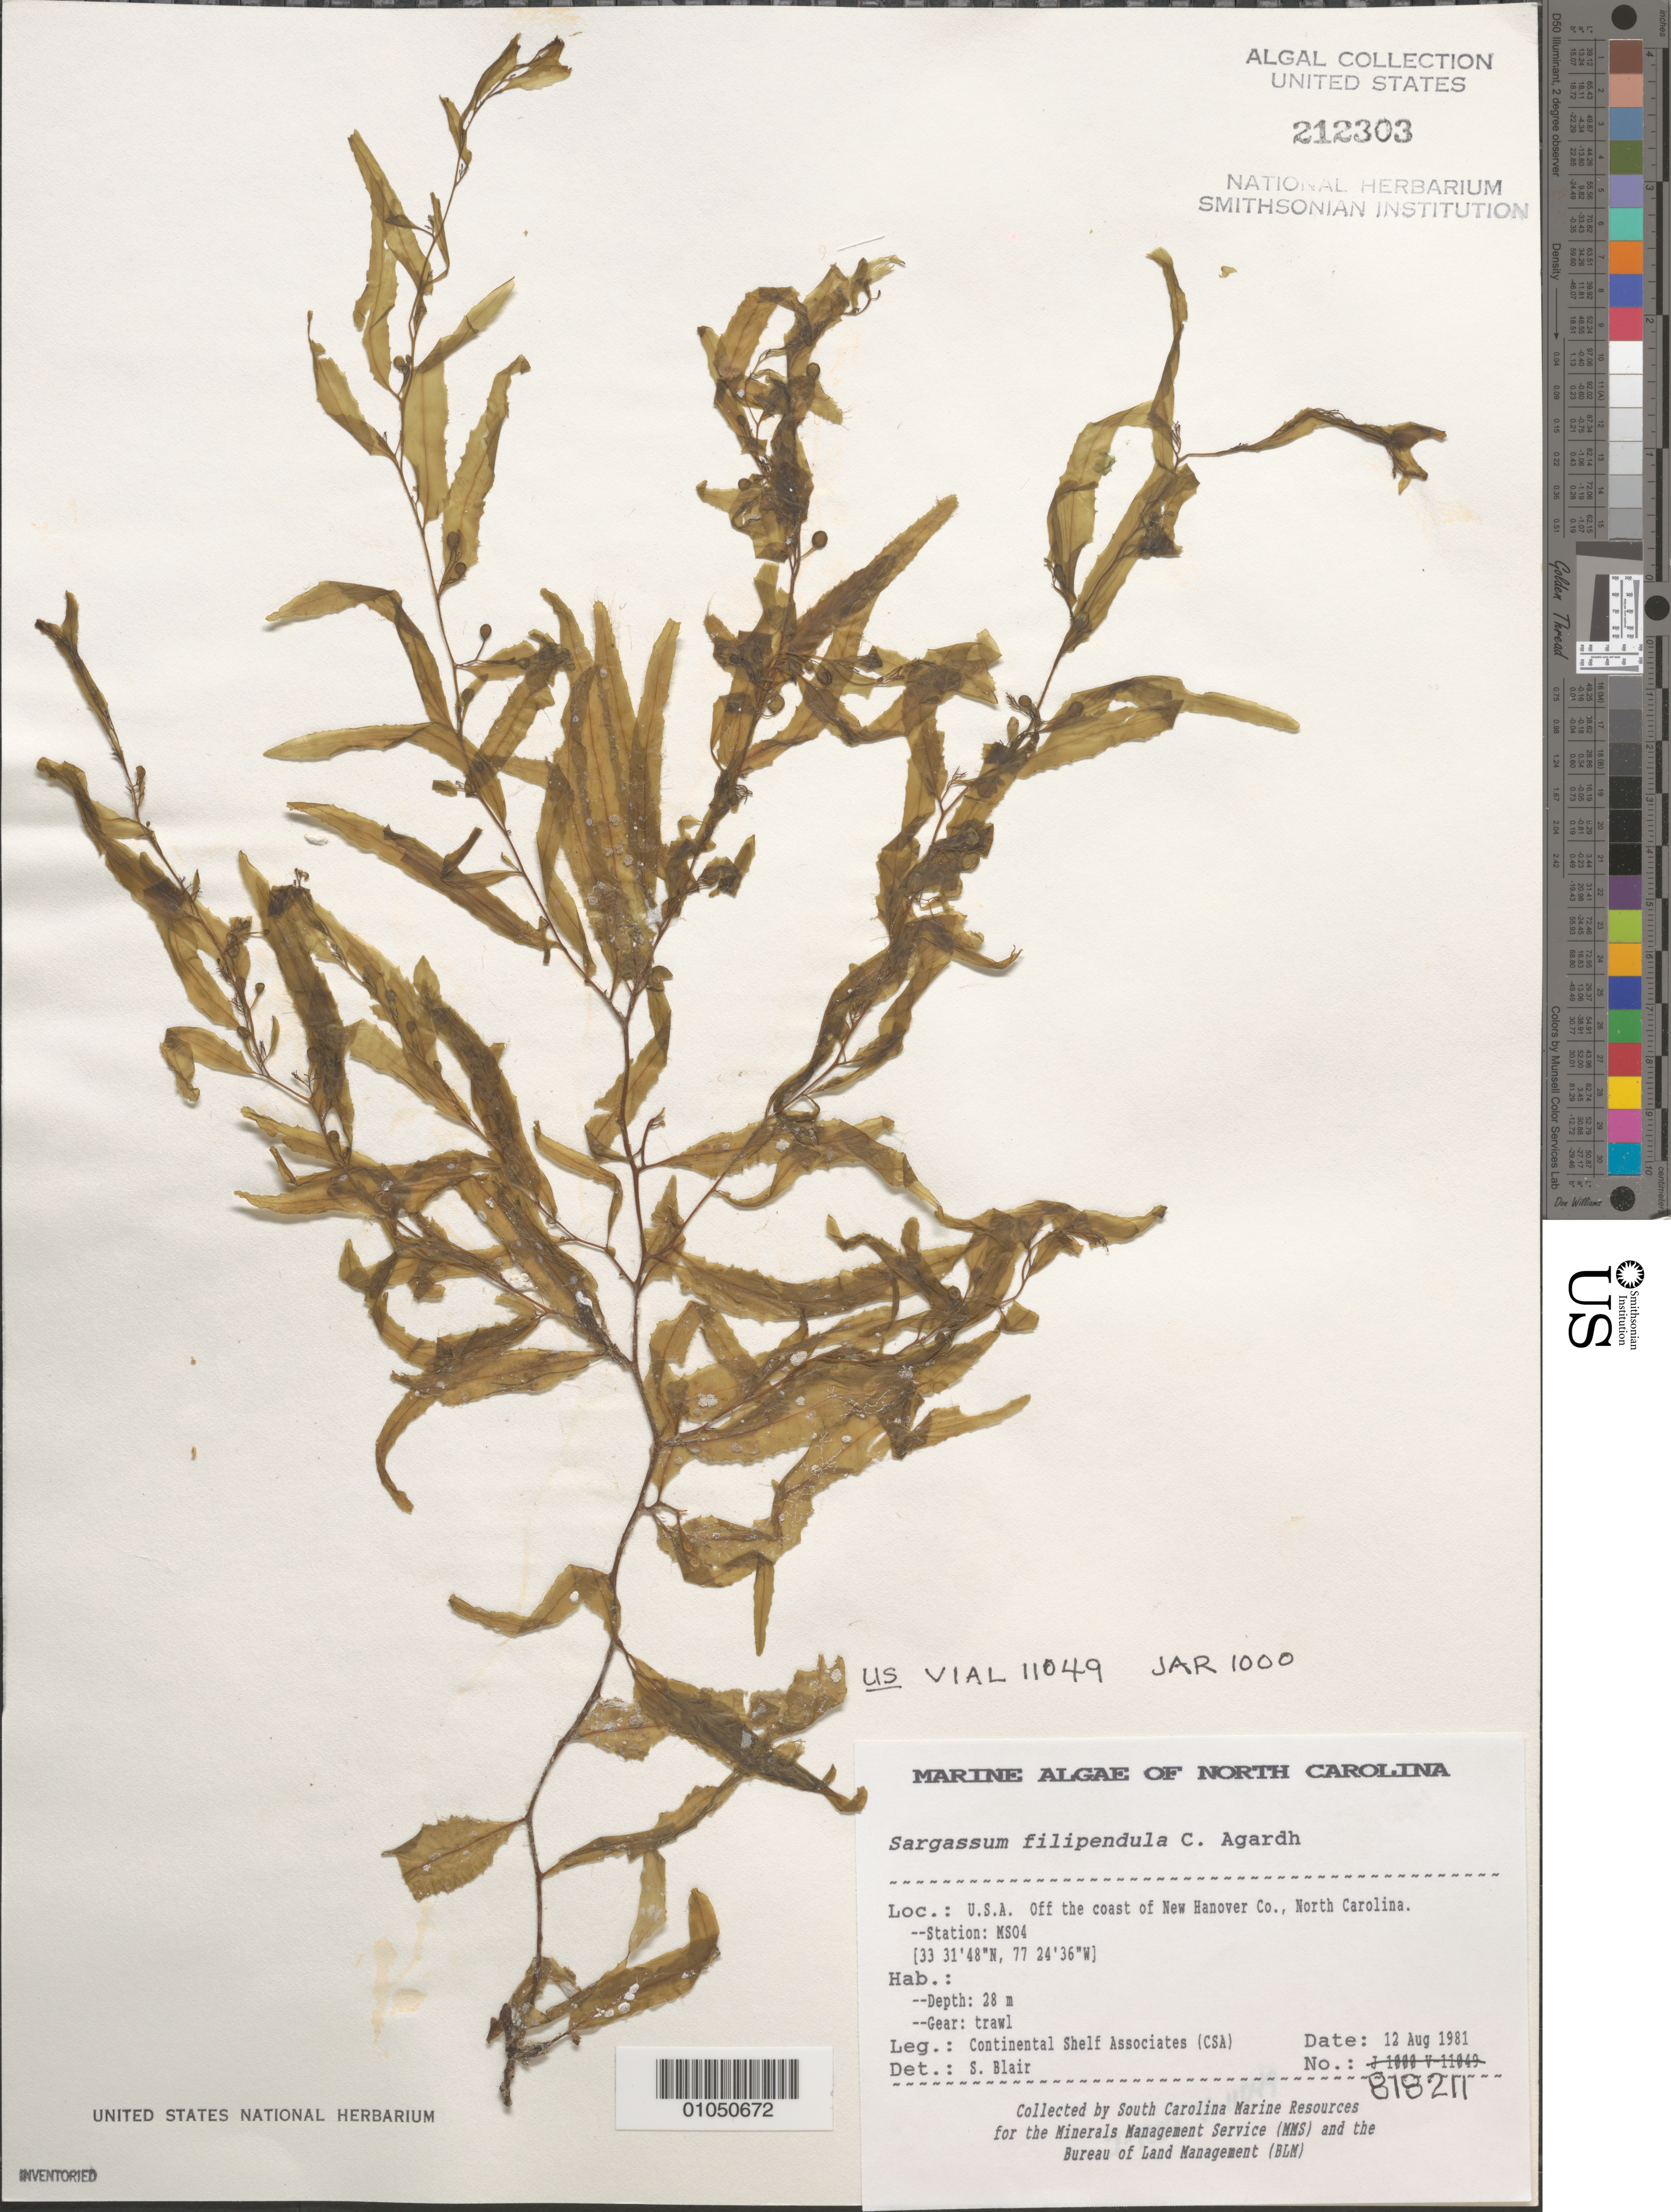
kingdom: Chromista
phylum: Ochrophyta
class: Phaeophyceae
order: Fucales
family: Sargassaceae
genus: Sargassum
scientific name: Sargassum filipendula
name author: C. Agardh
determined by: Blair, S. M.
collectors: Continental Shelf Associates for the MMS/BLM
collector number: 818211 Station MS04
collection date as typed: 12 Aug 1981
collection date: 1981-08-12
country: United States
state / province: North Carolina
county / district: New Hanover County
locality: Off coast of New Hanover County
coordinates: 33 31'48"N, 77 24'36"W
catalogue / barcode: US 212303